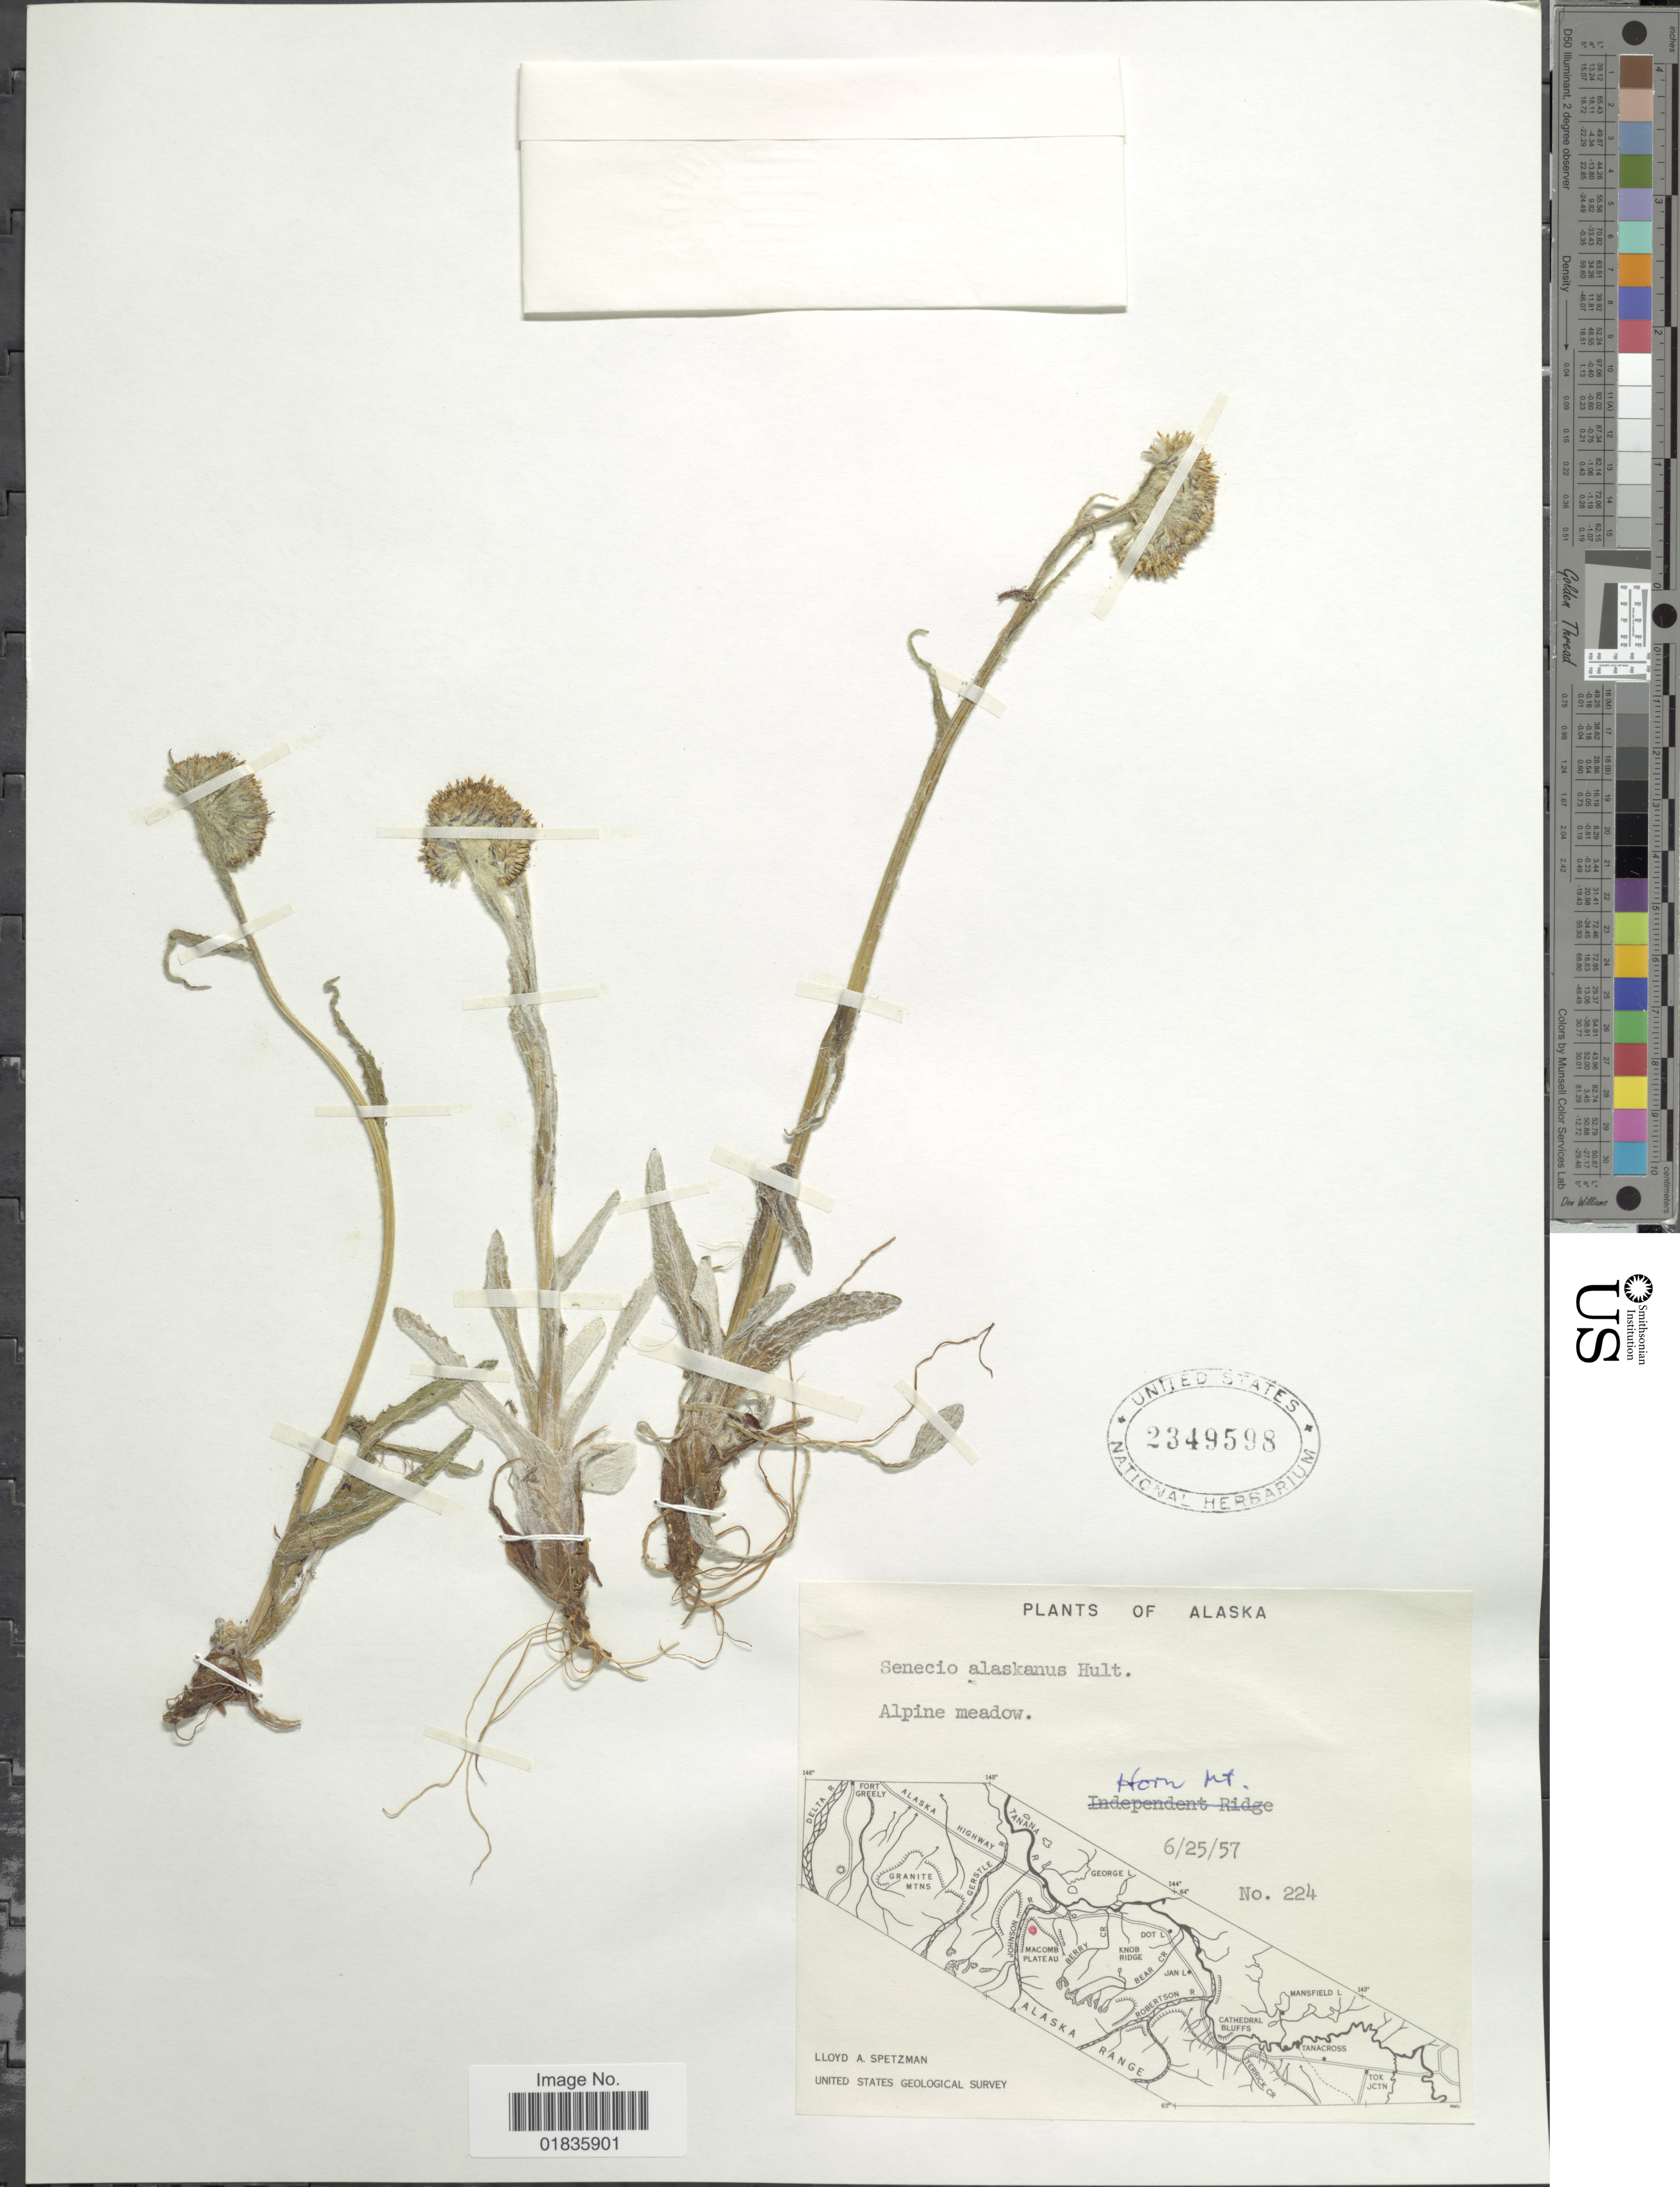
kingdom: Plantae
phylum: Tracheophyta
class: Magnoliopsida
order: Asterales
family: Asteraceae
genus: Tephroseris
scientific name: Tephroseris yukonensis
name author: (A.E. Porsild) Holub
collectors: L. Spetzman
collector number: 224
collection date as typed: Transcribed d/m/y: 25/6/57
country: United States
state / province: Alaska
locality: Horn Mt.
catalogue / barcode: US 2349598